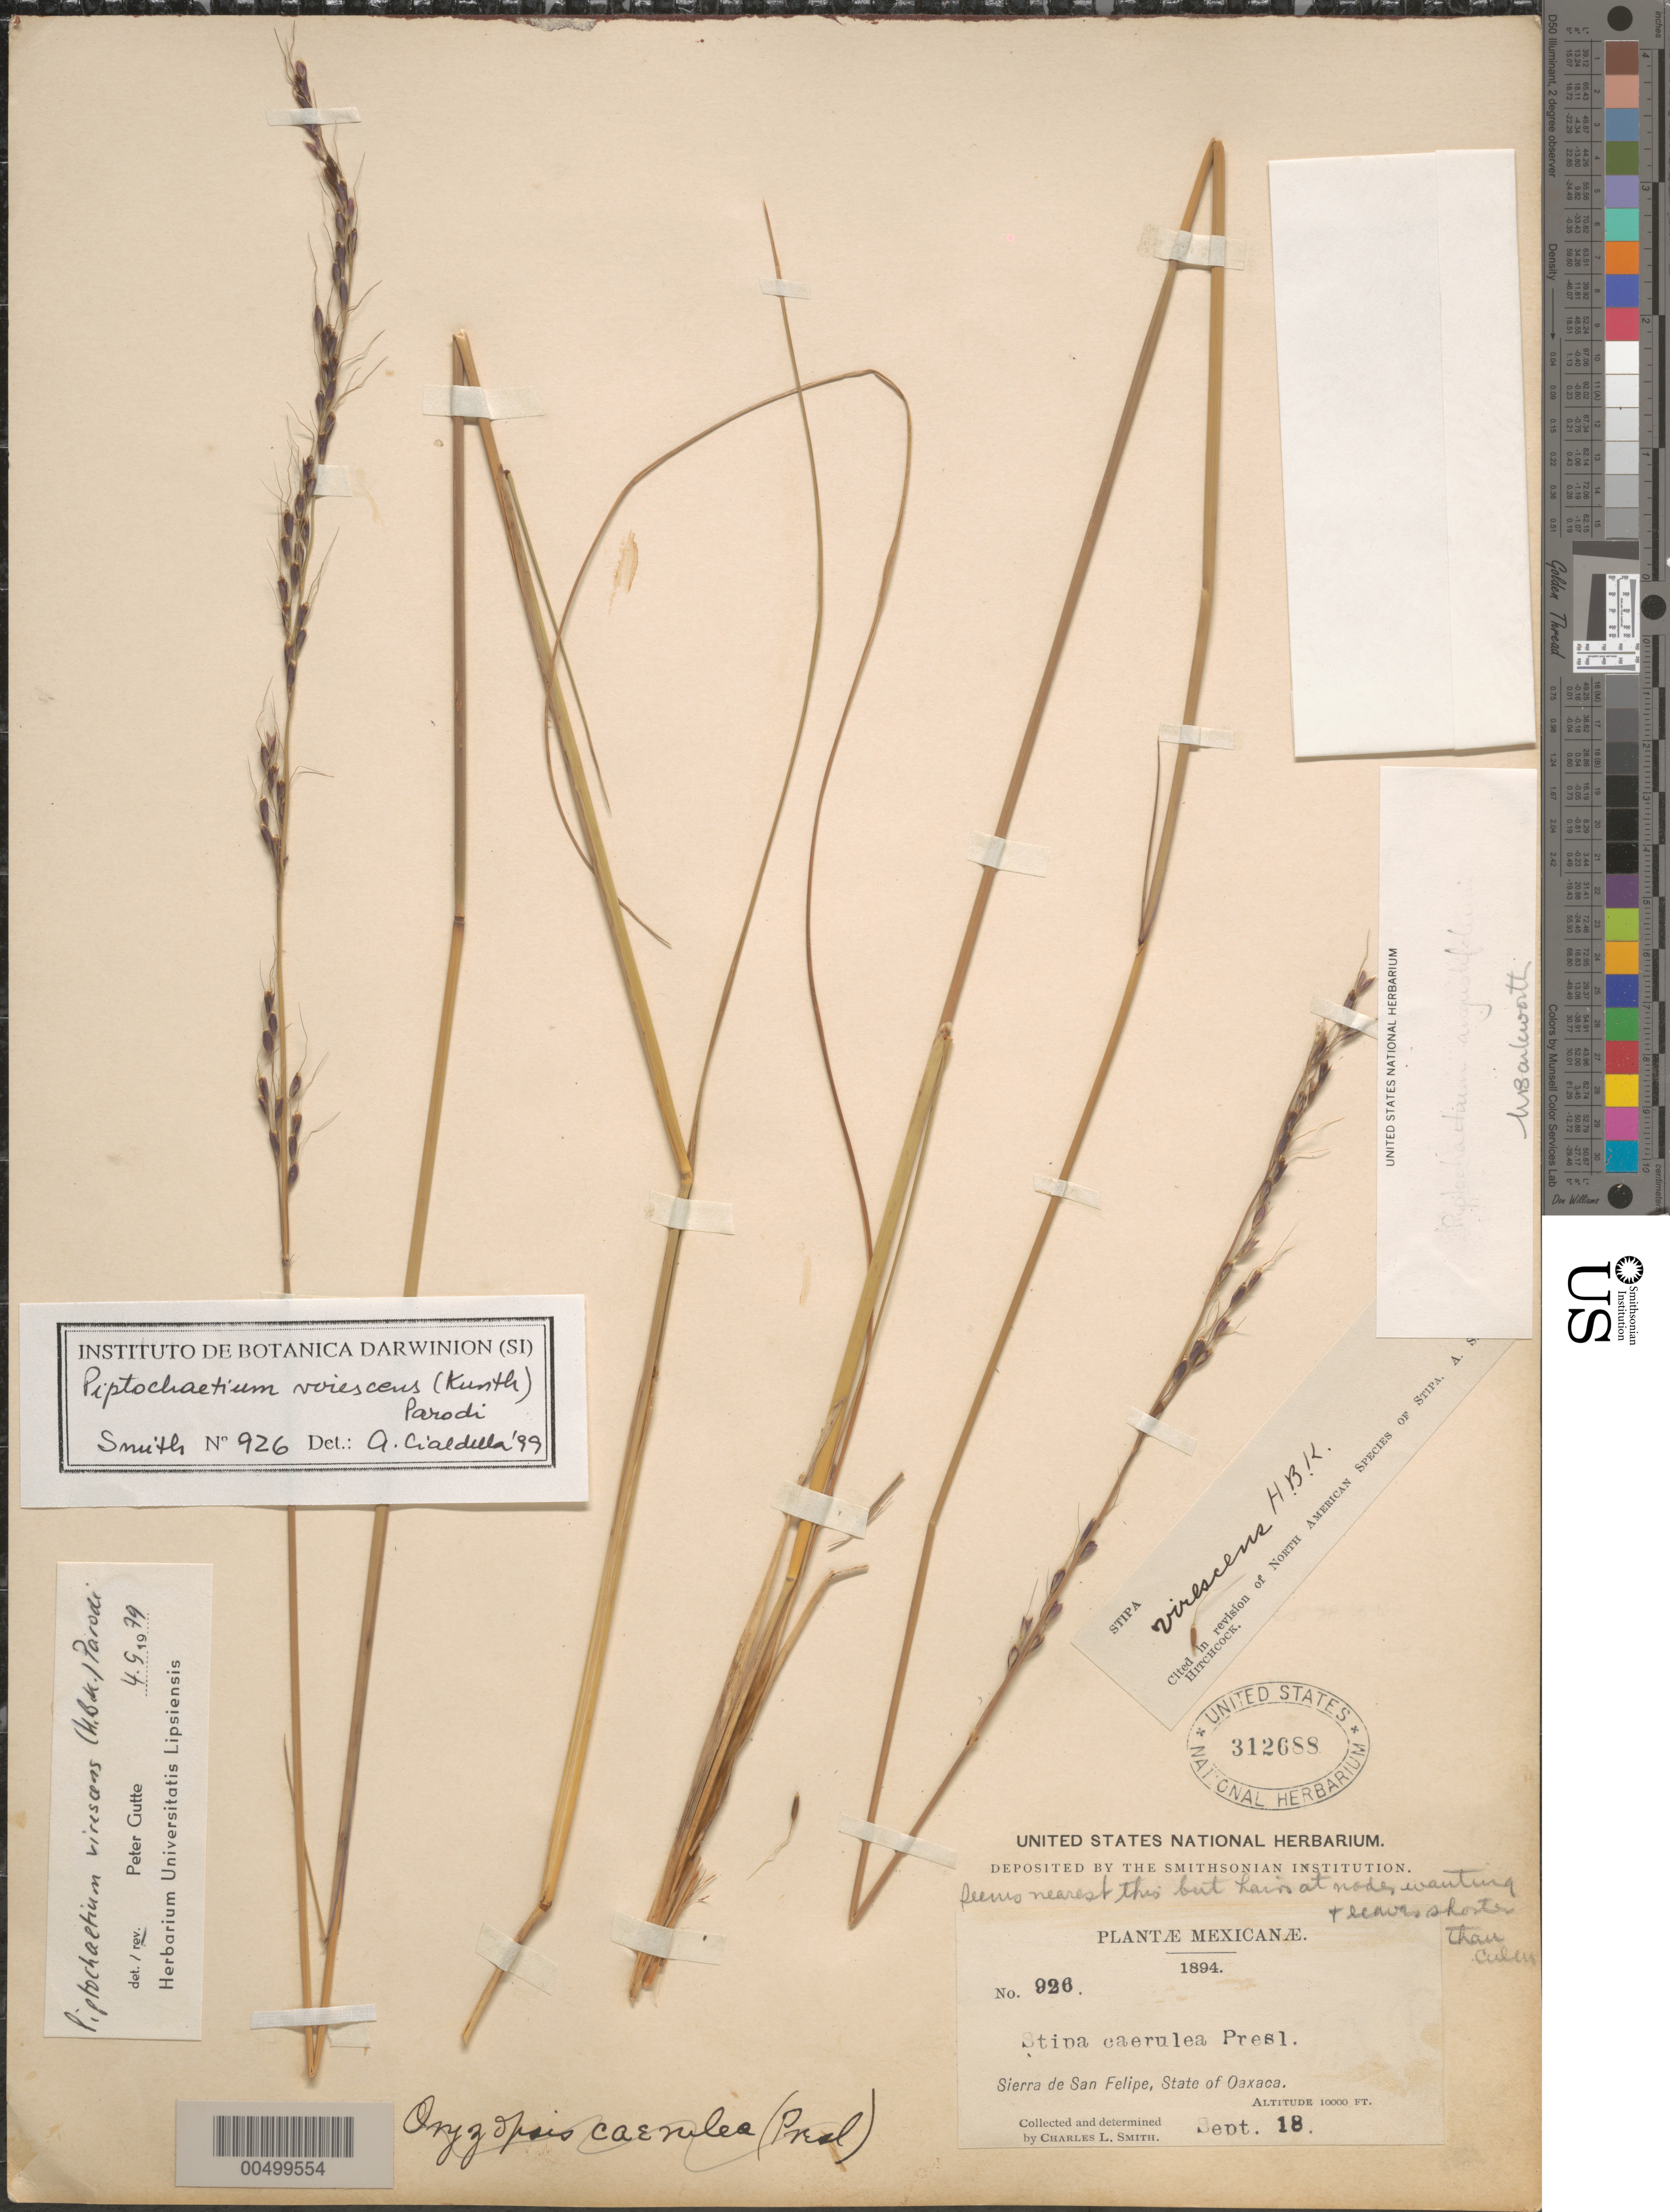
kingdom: Plantae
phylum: Tracheophyta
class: Liliopsida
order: Poales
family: Poaceae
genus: Piptochaetium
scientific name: Piptochaetium virescens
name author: (Kunth) Parodi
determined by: Gutte, P.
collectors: C. L. Smith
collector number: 926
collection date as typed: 18 Sep 1894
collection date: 1894-09-18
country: Mexico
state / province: Oaxaca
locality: Sierra de San Felipe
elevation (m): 3048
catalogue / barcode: US 312688